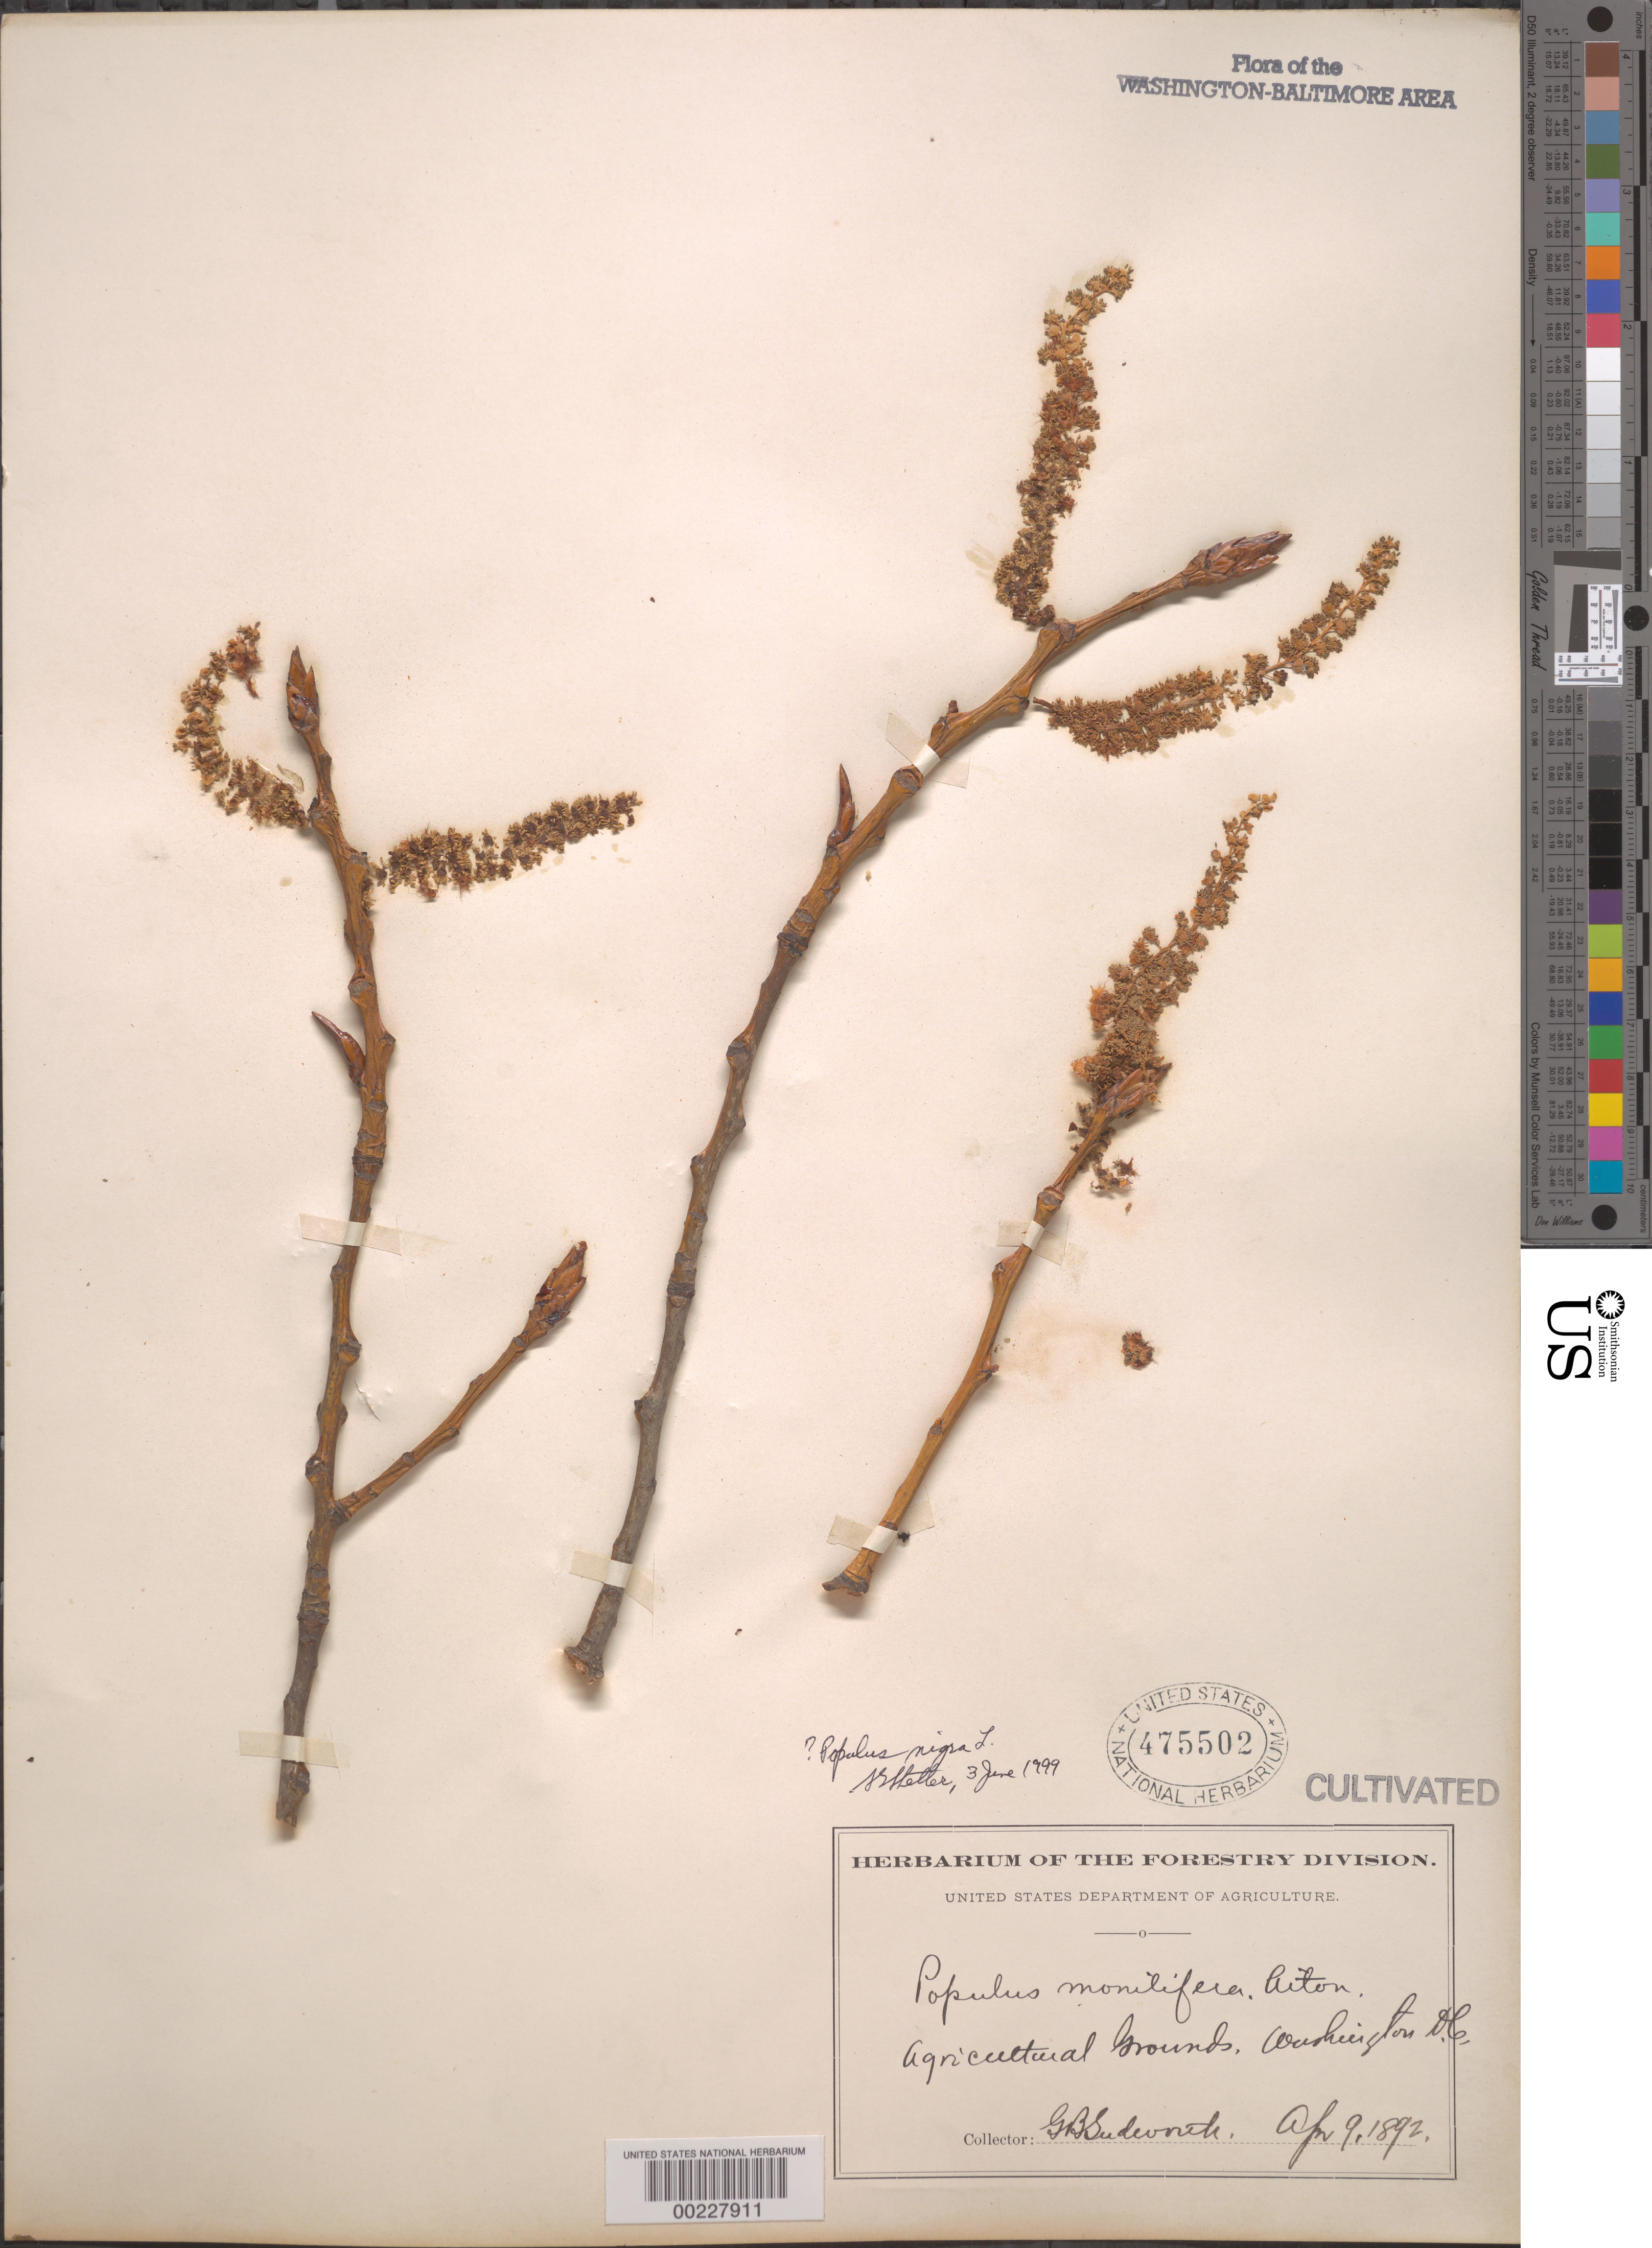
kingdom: Plantae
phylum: Tracheophyta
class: Magnoliopsida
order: Malpighiales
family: Salicaceae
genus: Populus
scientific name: Populus nigra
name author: L.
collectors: G. B. Sudworth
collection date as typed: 09 Apr 1892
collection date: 1892-04-09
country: United States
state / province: District of Columbia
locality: Agriculture grounds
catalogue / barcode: US 475502